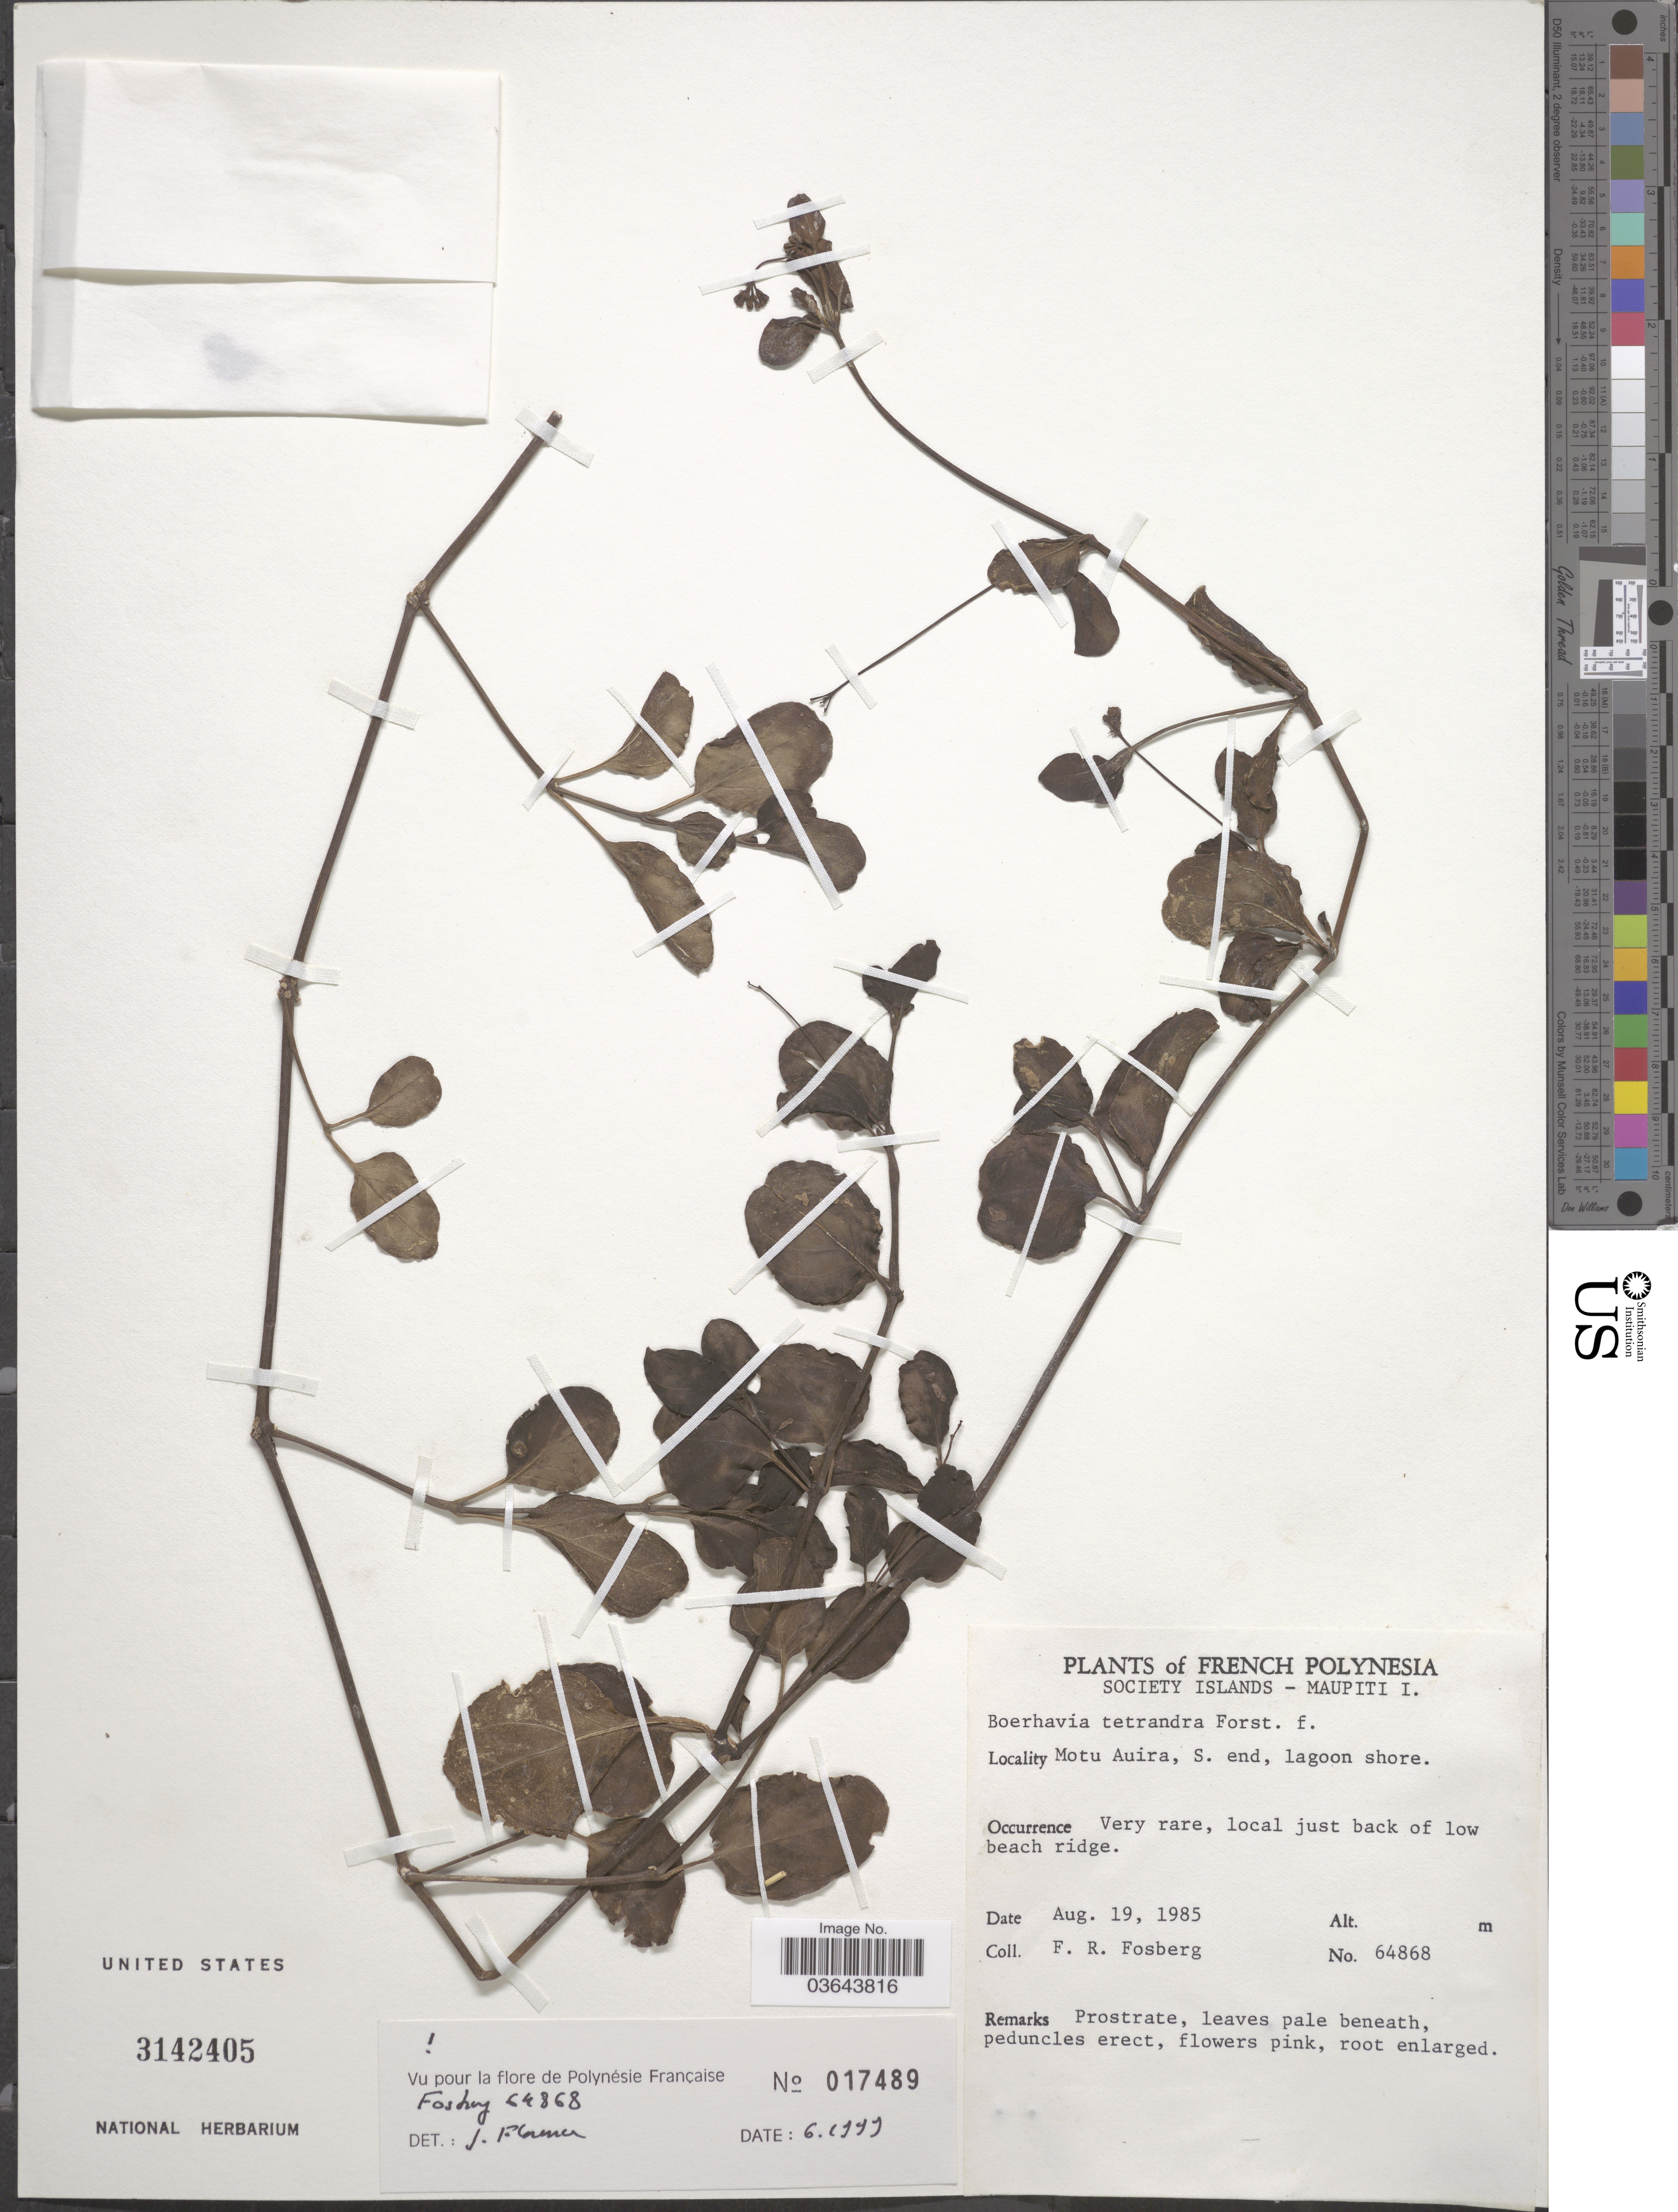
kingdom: Plantae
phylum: Tracheophyta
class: Magnoliopsida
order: Caryophyllales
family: Nyctaginaceae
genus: Boerhavia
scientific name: Boerhavia tetrandra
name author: G. Forst.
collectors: F. R. Fosberg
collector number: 64868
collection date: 1985-08-19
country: French Polynesia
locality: Society Islands - Maupiti I. Moti Auira, S. end. lagoon shore.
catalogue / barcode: US 3142405